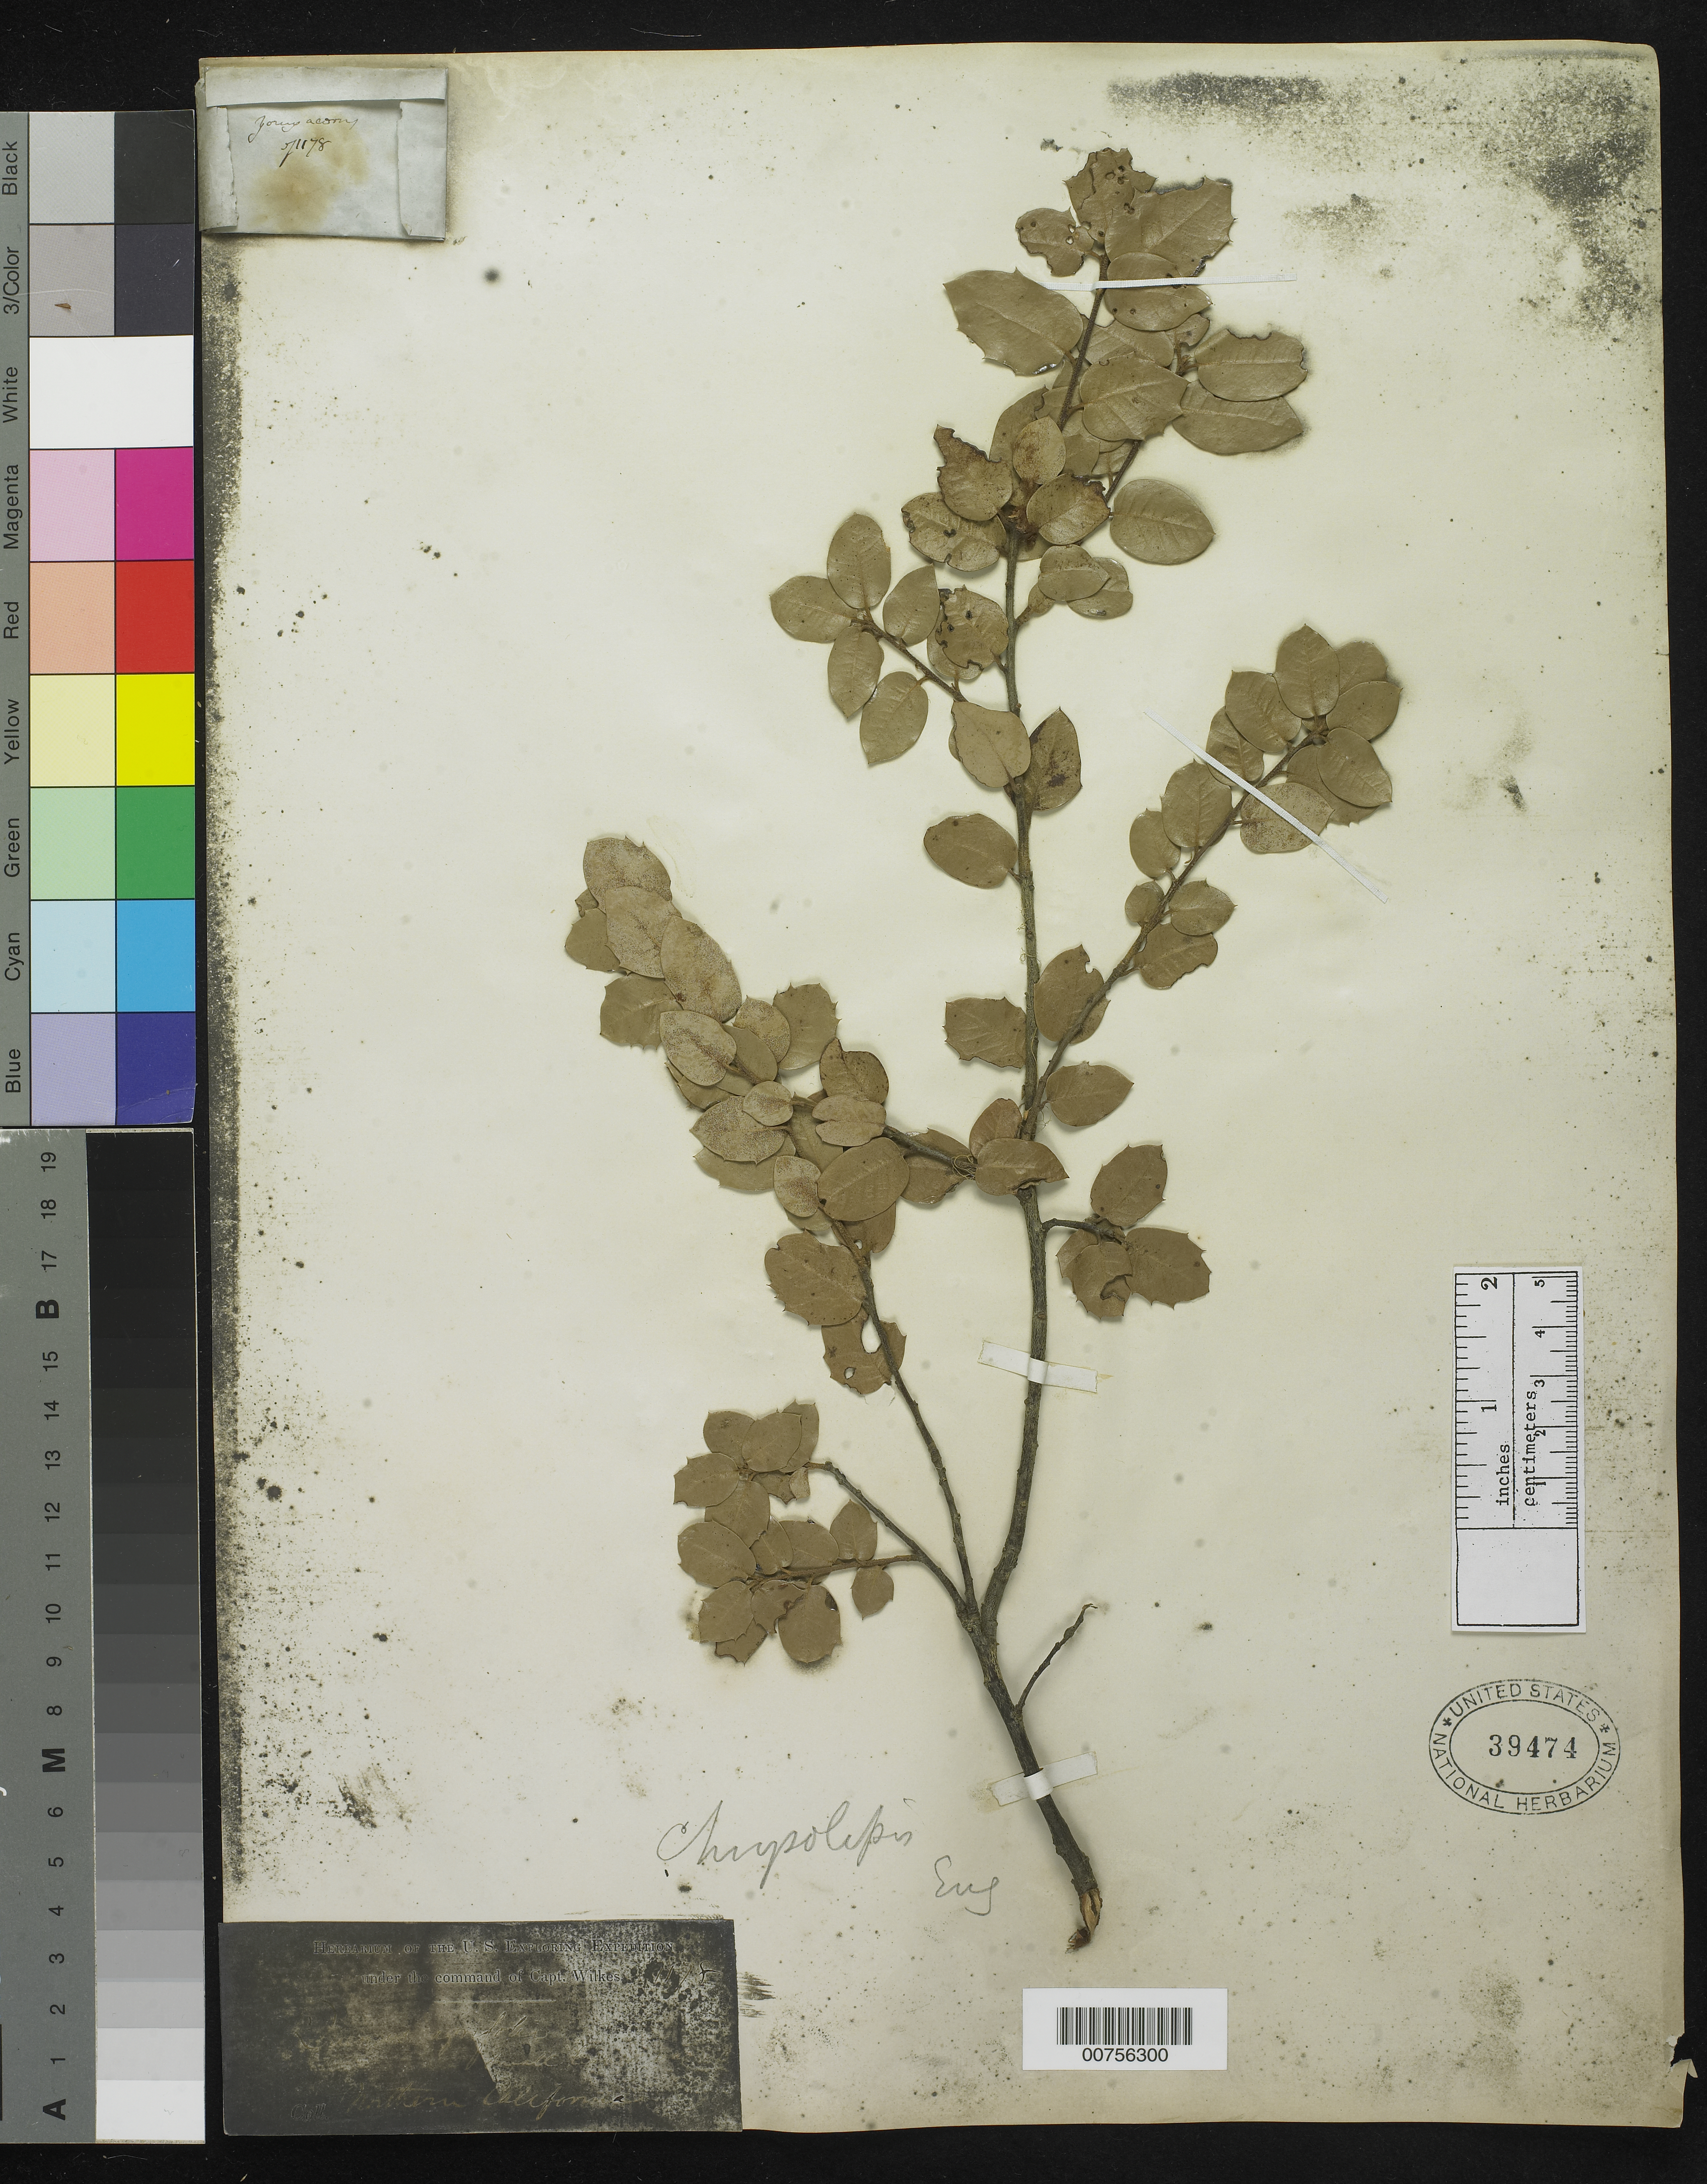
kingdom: Plantae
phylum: Tracheophyta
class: Magnoliopsida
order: Fagales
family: Fagaceae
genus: Chrysolepis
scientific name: Chrysolepis sp.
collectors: Wilkes Explor. Exped.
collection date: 1838/1842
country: United States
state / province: California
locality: Northern California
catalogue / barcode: US 39474